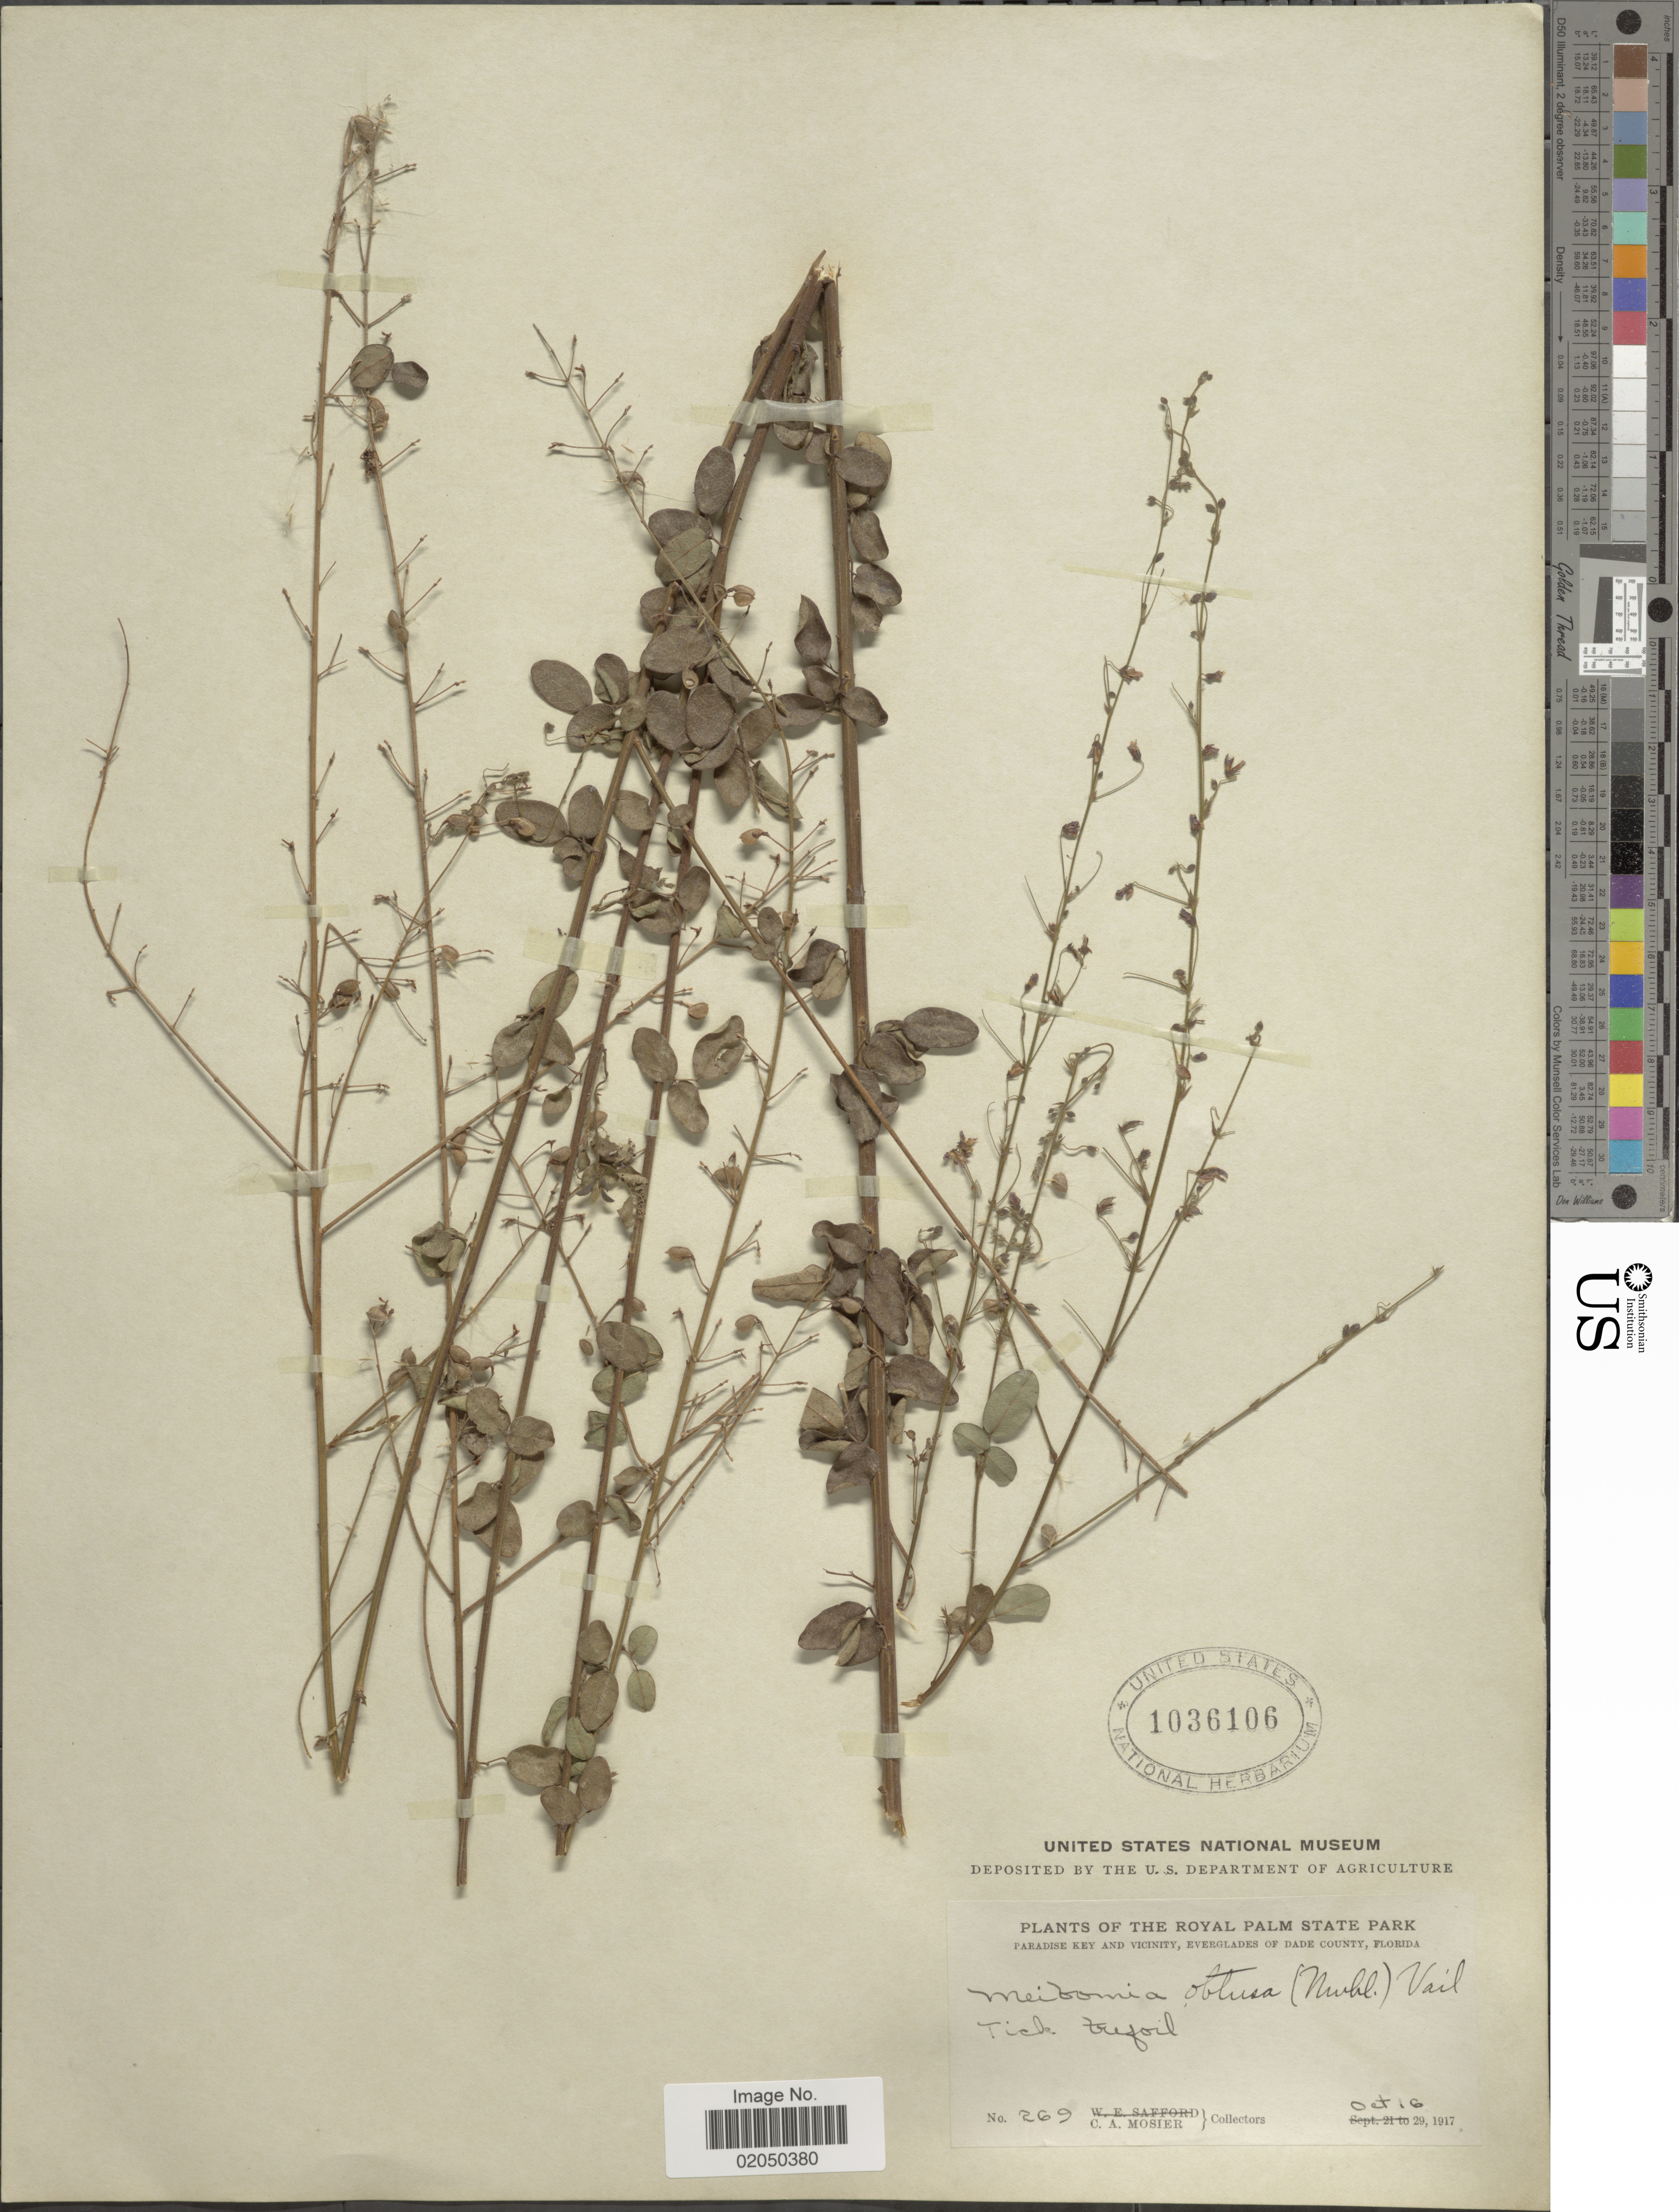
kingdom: Plantae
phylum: Tracheophyta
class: Magnoliopsida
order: Fabales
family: Fabaceae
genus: Desmodium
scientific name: Desmodium ciliare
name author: (Muhl. ex Willd.) DC.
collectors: C. A. Mosier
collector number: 269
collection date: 1917-10-16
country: United States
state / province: Florida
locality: Royal Palm State Park, Paradise Key and Vicinity, Everglades of Dade County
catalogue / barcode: US 1036106